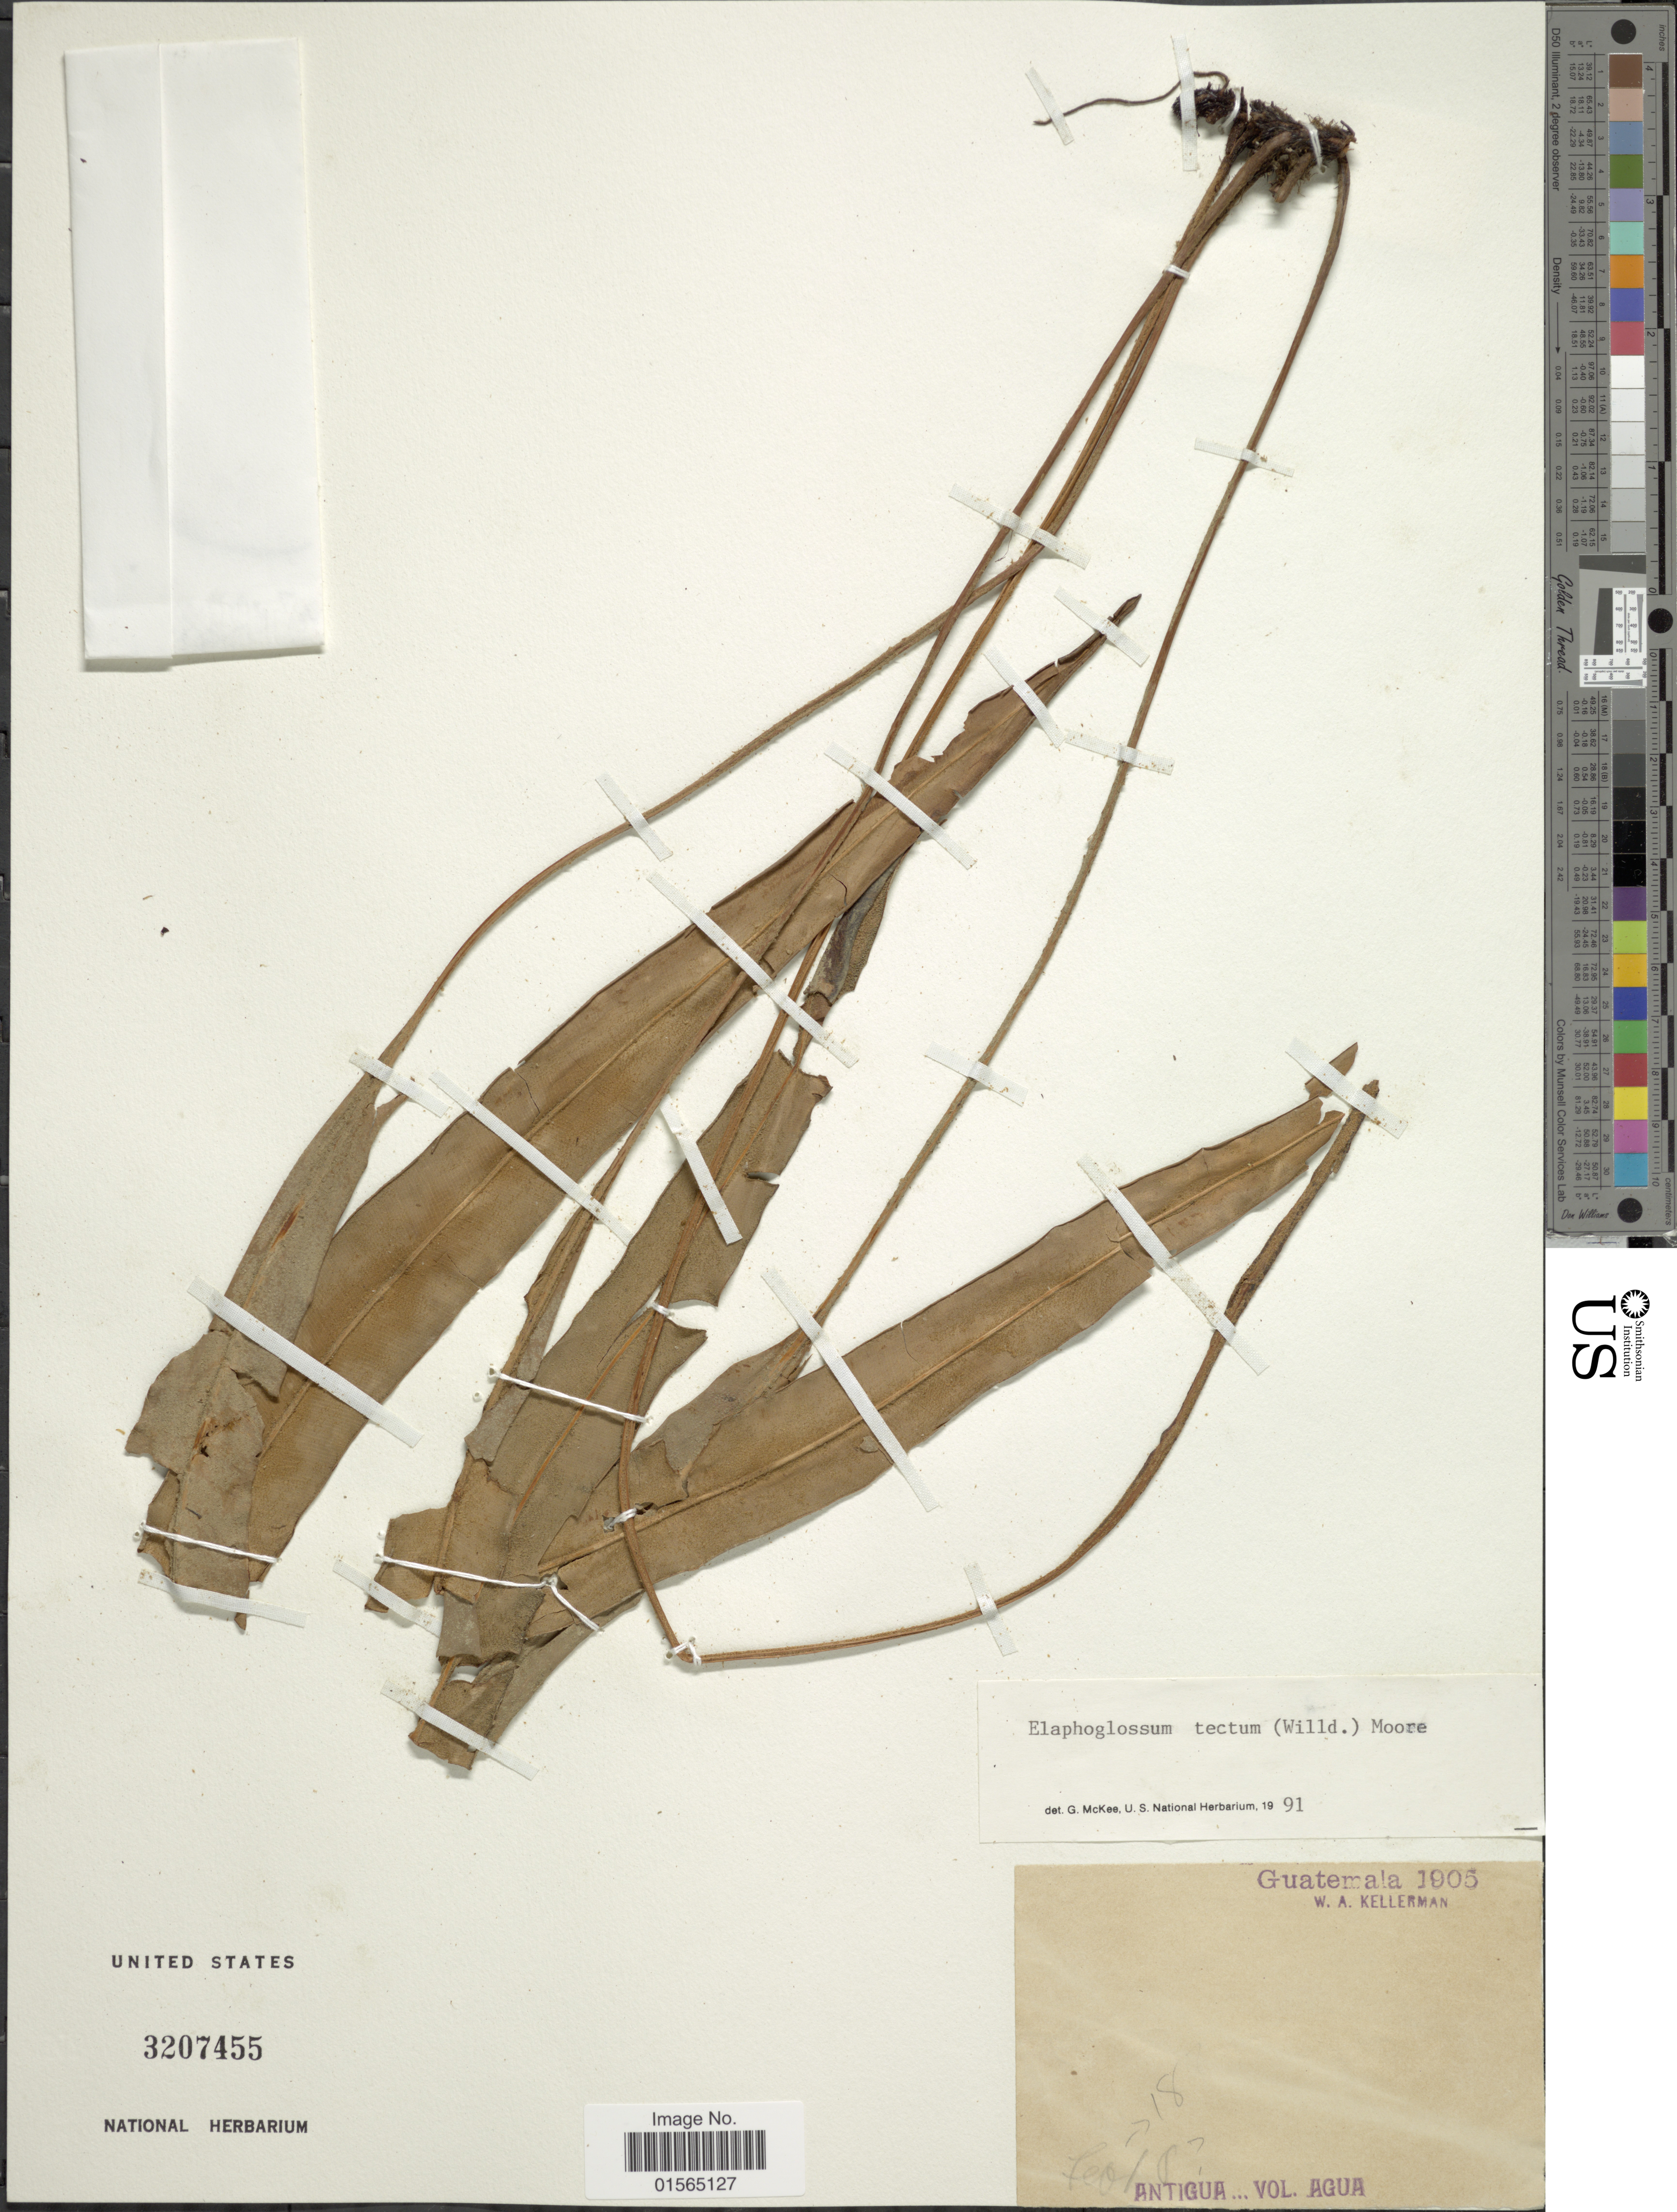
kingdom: Plantae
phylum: Tracheophyta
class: Polypodiopsida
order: Polypodiales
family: Dryopteridaceae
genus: Elaphoglossum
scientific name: Elaphoglossum tectum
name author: (Humb. & Bonpl.) Moore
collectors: W. Kellerman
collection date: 1905-02-18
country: Guatemala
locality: Antigua.. Vol Agua [unsure placement]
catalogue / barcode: US 3207455